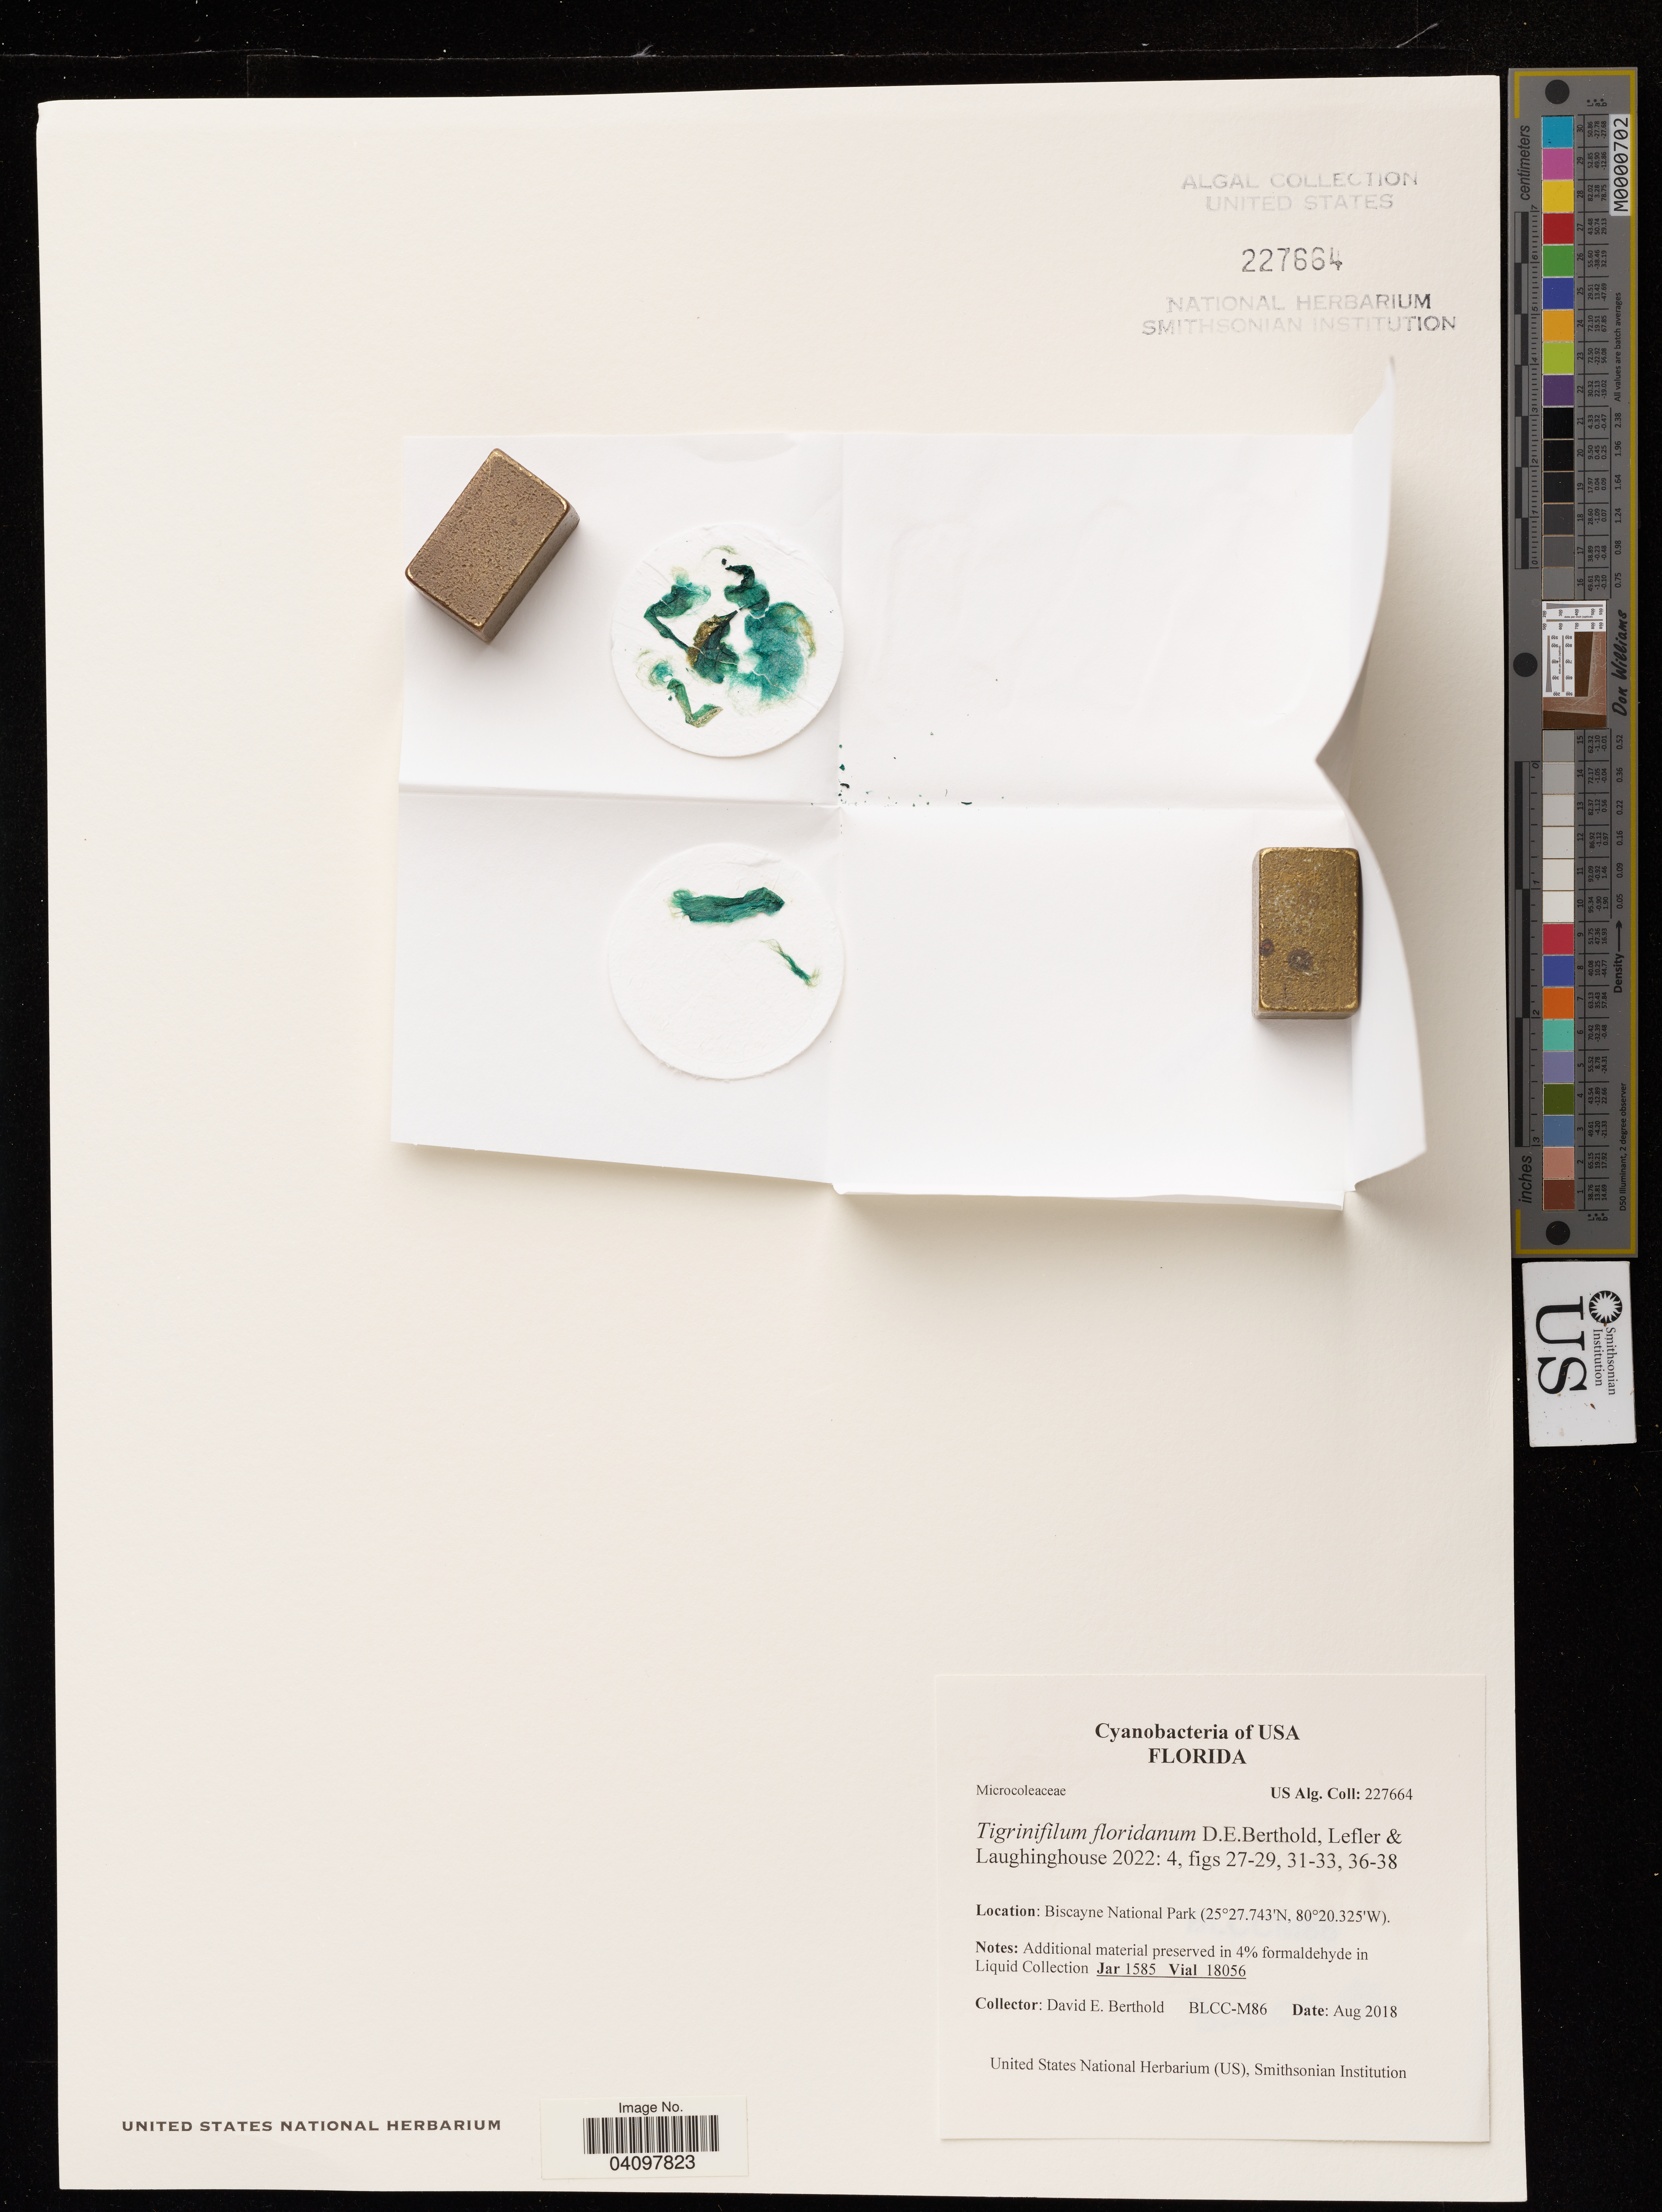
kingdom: Bacteria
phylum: Cyanobacteria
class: Cyanobacteriia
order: Cyanobacteriales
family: Microcoleaceae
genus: Tigrinifilum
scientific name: Tigrinifilum floridanum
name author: D.E. Berthold et al.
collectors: D. Berthold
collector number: BLCC-M86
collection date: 2018-08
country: United States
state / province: Florida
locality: Biscayne National Park.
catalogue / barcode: US 227664